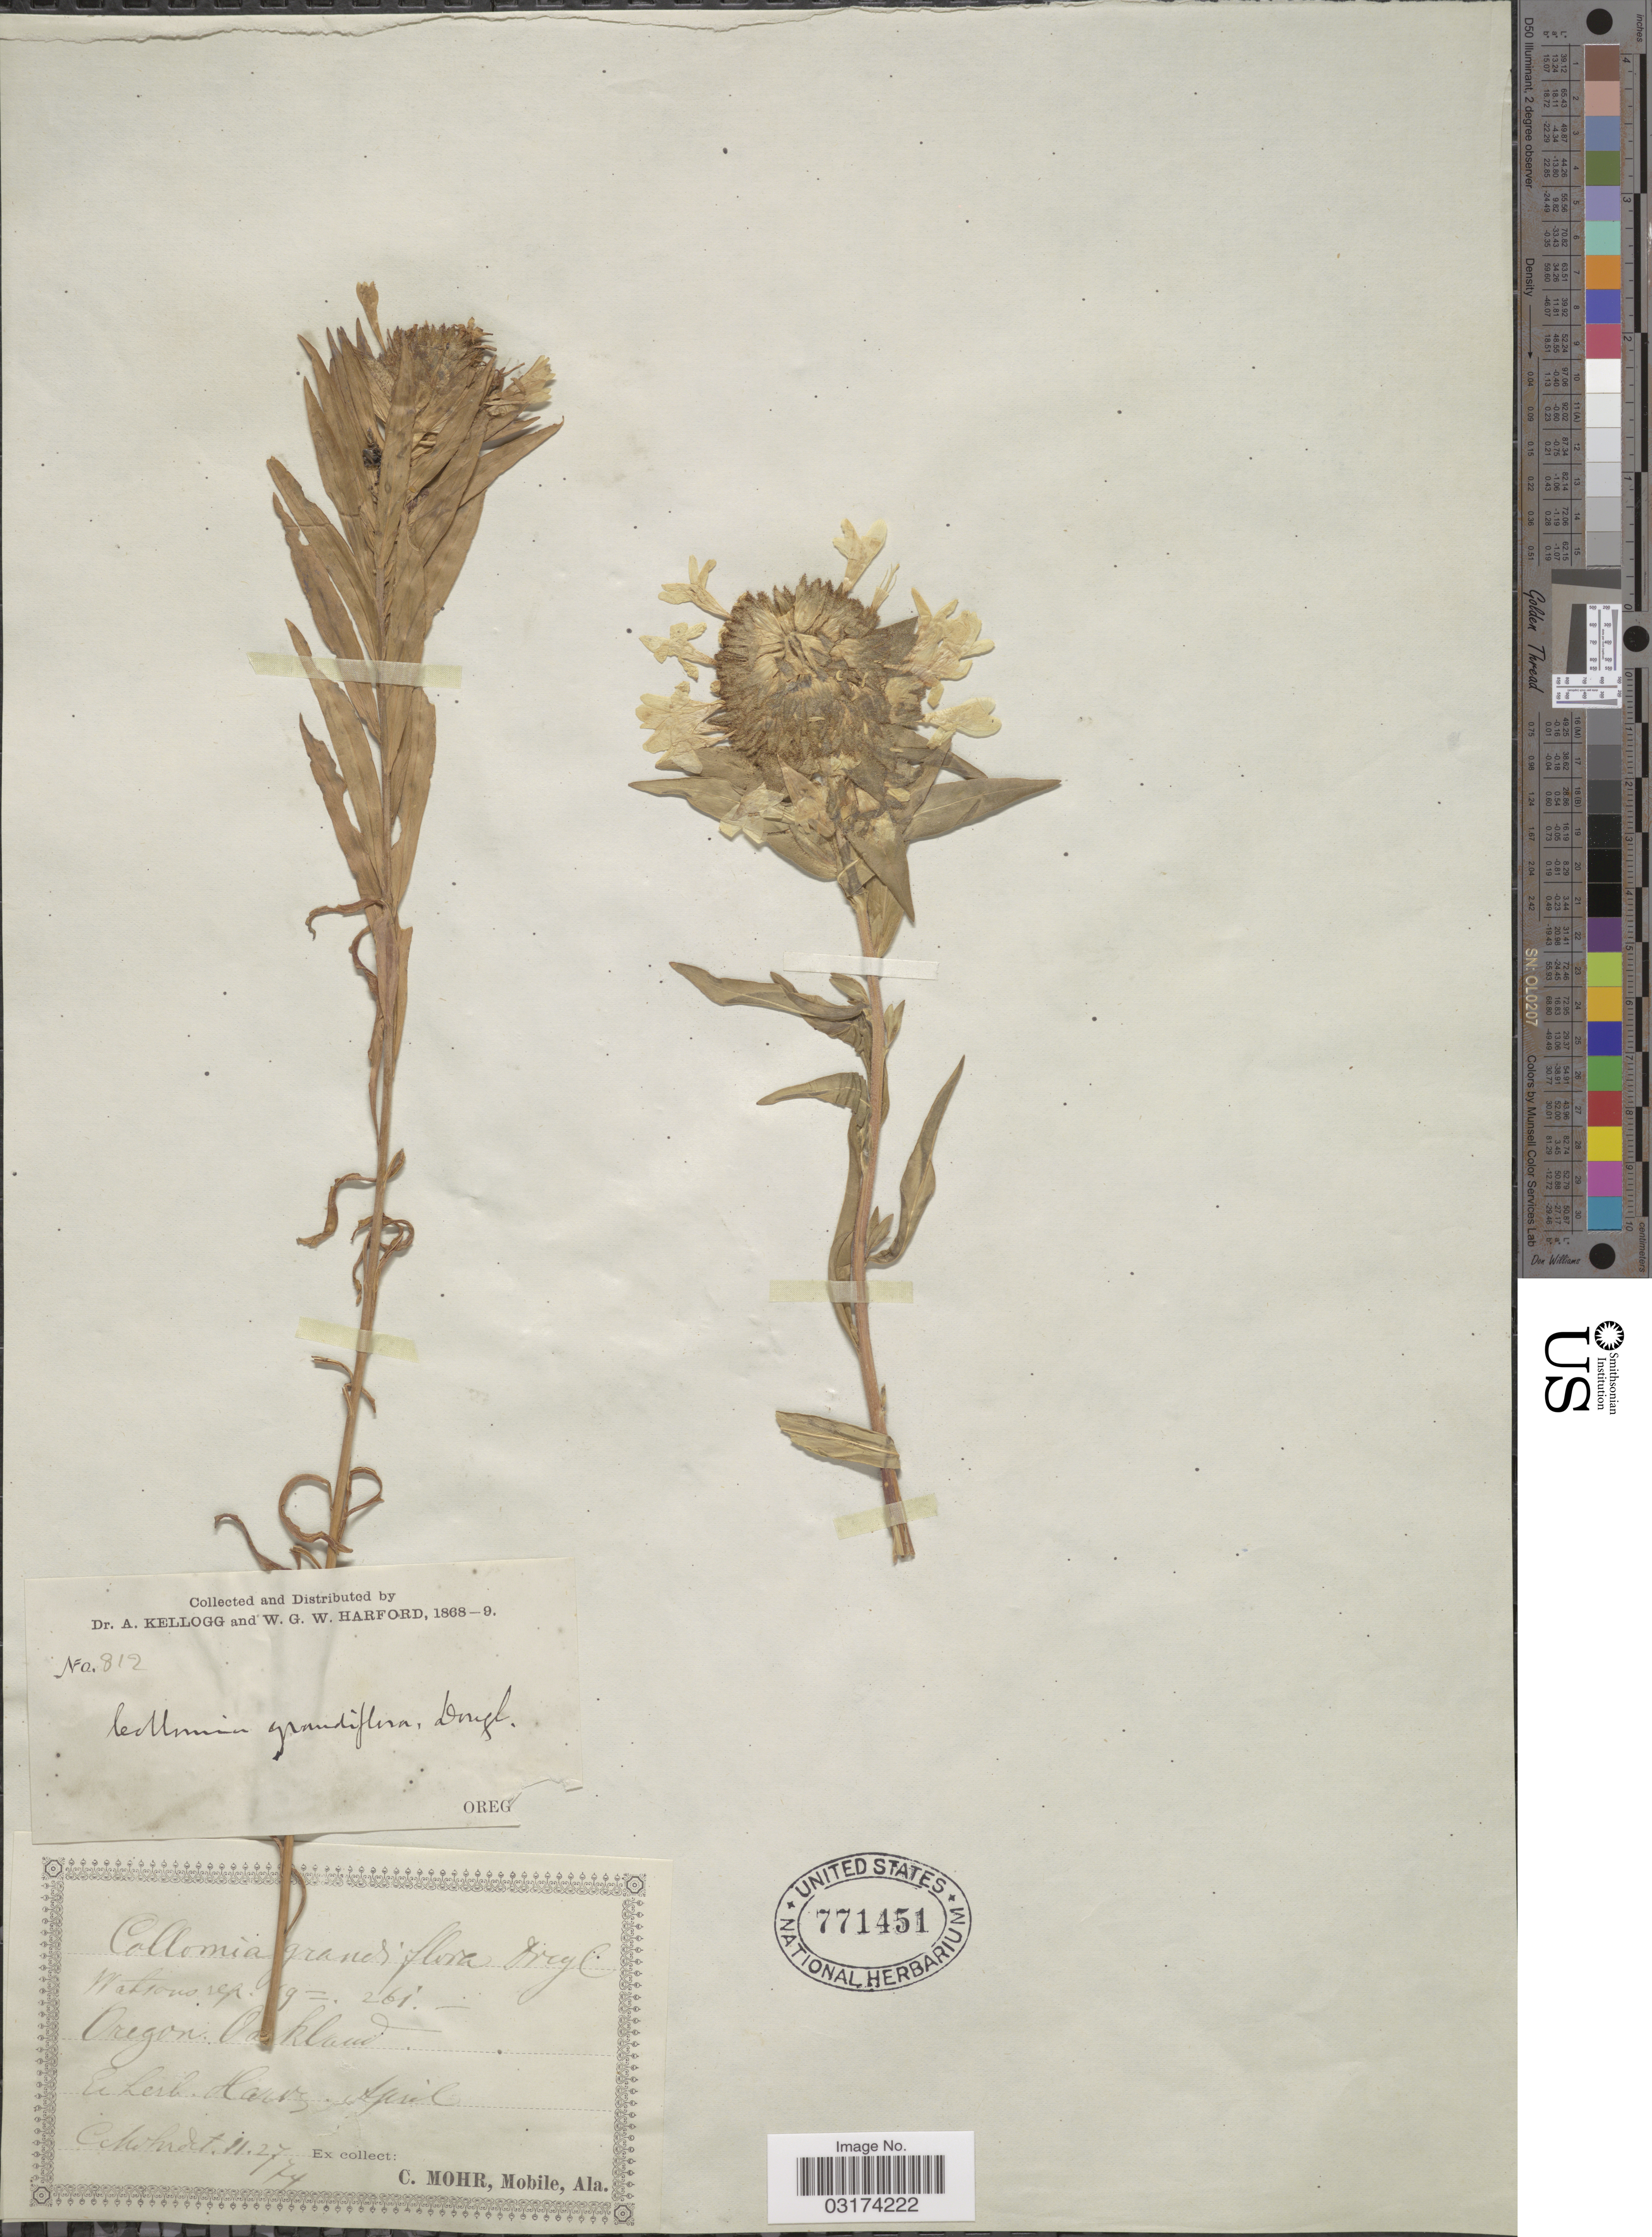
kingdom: Plantae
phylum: Tracheophyta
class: Magnoliopsida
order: Ericales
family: Polemoniaceae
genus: Collomia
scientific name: Collomia grandiflora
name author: Douglas ex Lindl.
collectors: A. Kellogg, W. G. W. Harford & C. Mohr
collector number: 812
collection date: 1868-04/1869-04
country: United States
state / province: Oregon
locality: Oregon Oakland.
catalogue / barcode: US 771451